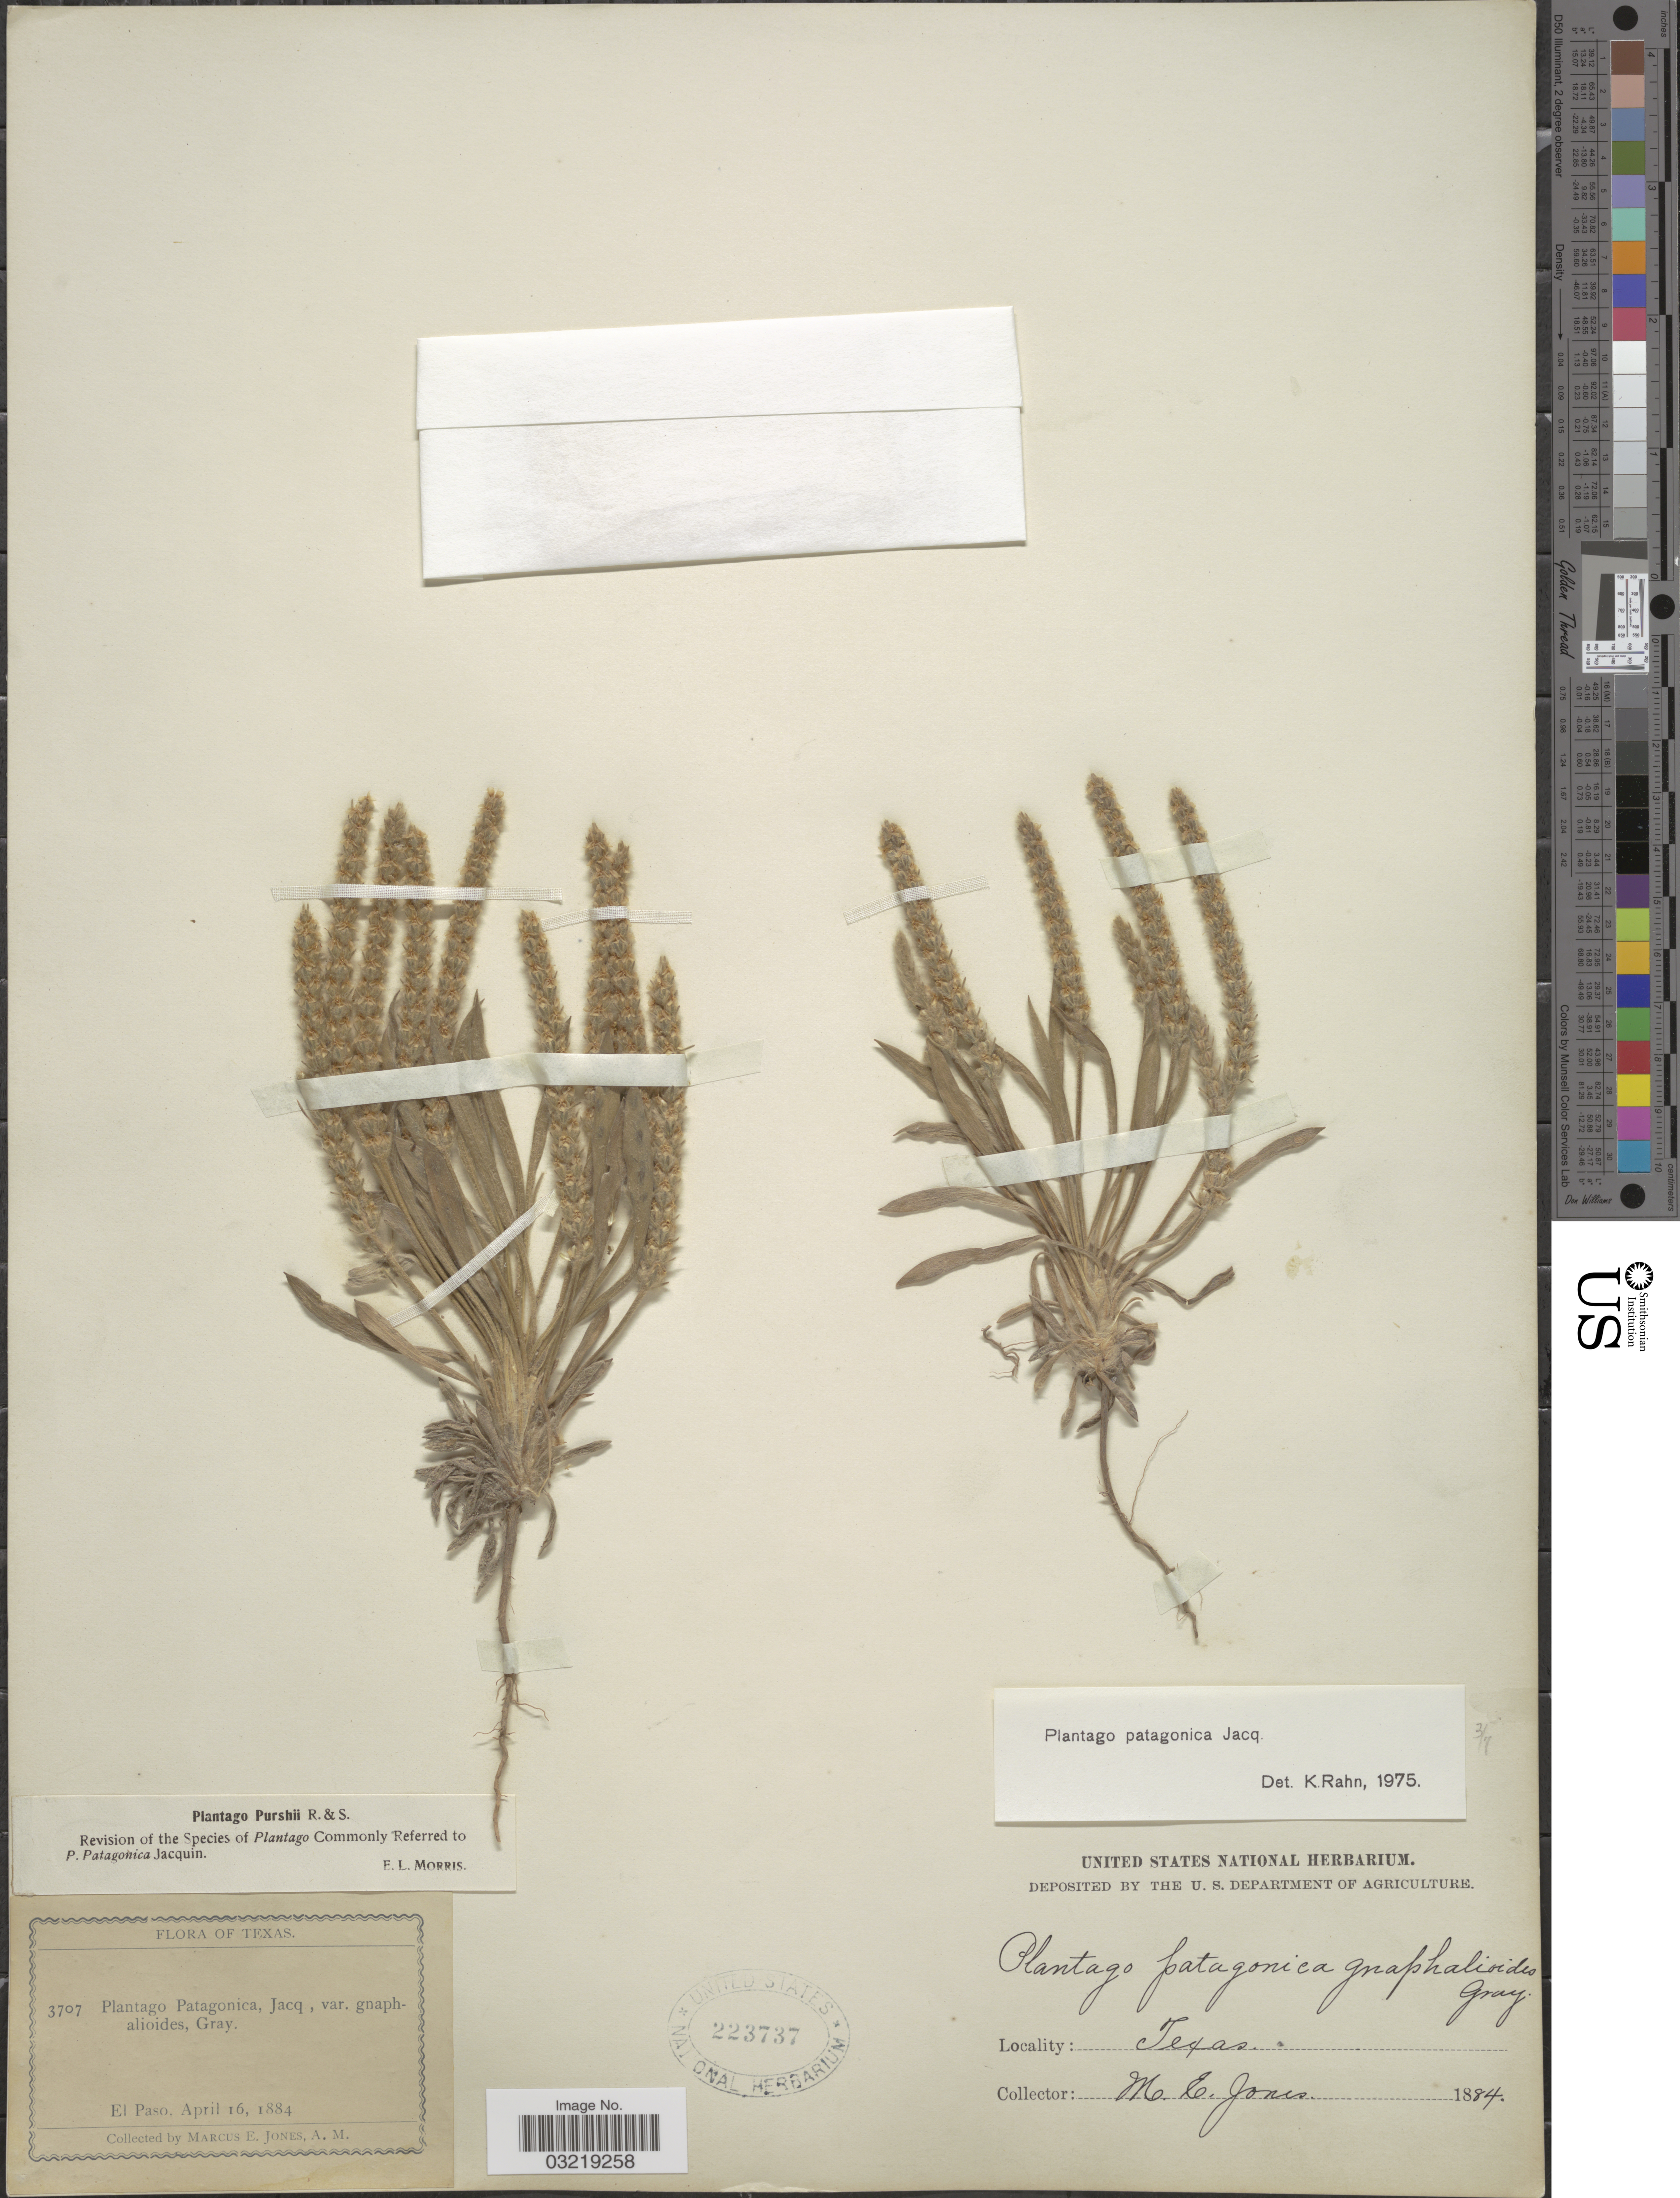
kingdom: Plantae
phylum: Tracheophyta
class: Magnoliopsida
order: Lamiales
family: Plantaginaceae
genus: Plantago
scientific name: Plantago patagonica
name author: Jacq.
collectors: M. E. Jones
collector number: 3707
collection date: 1884-04-16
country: United States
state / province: Texas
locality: El Paso.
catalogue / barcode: US 223737